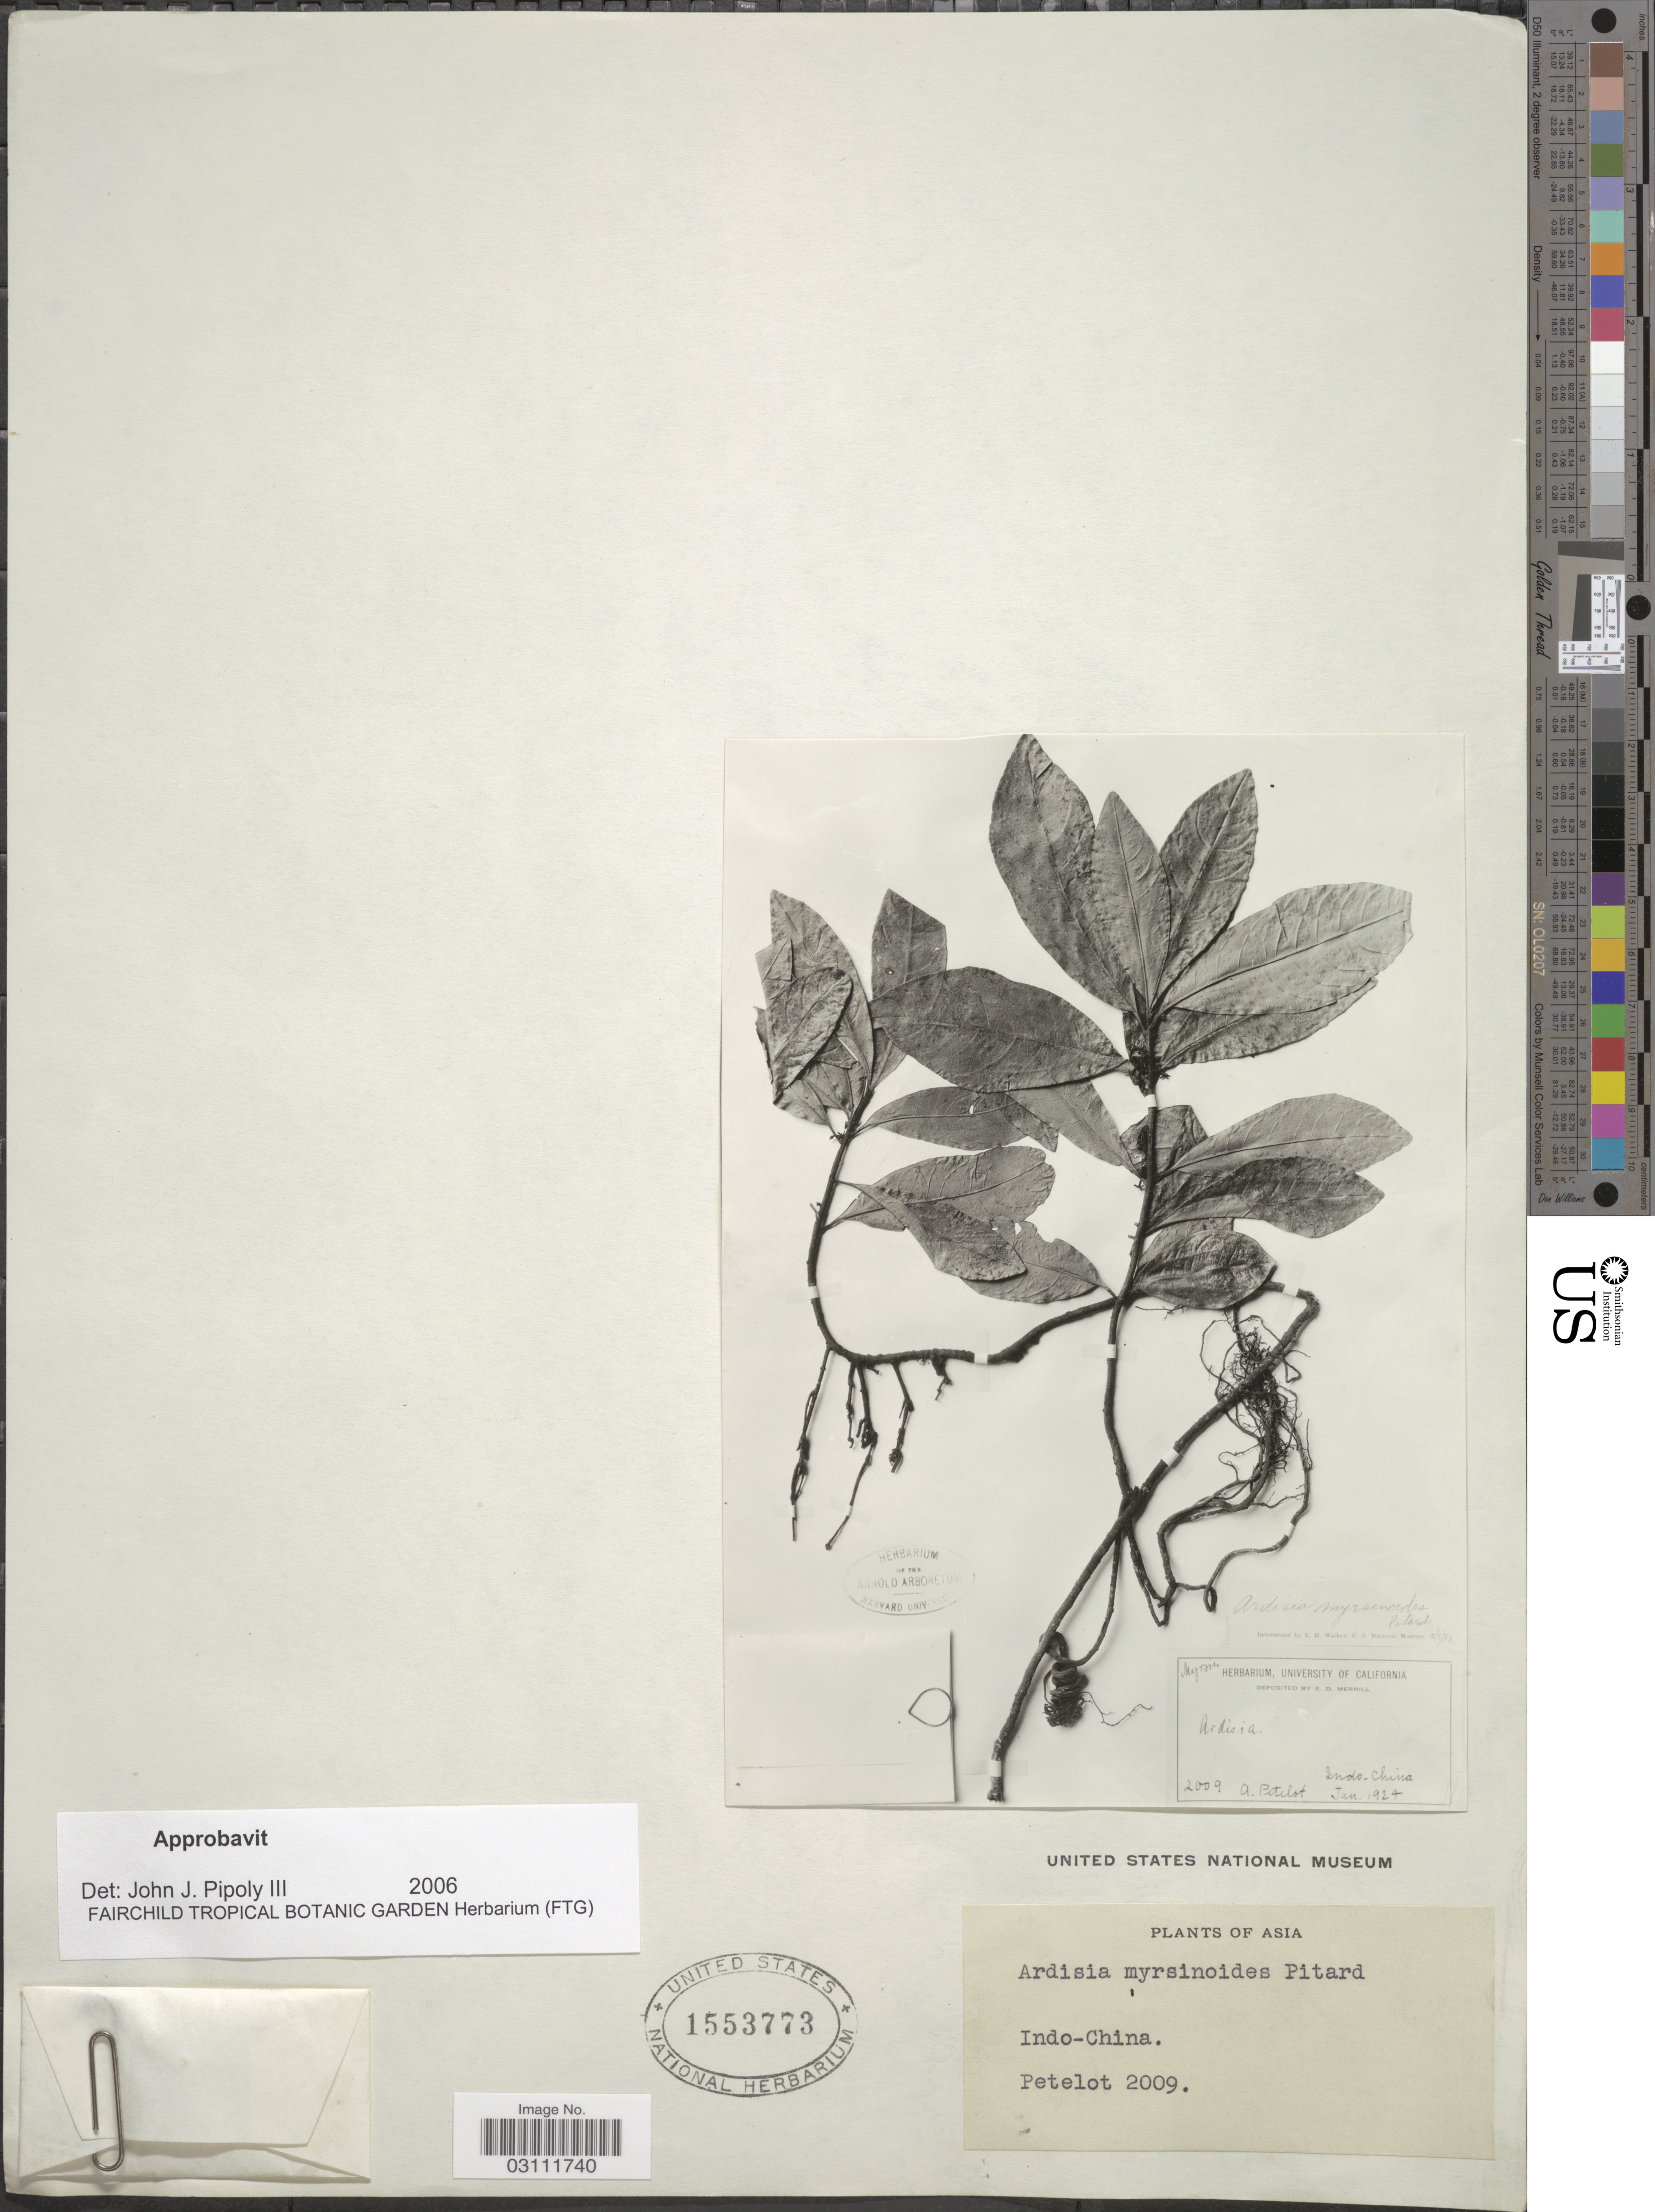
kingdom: Plantae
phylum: Tracheophyta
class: Magnoliopsida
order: Ericales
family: Primulaceae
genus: Ardisia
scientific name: Ardisia myrsinoides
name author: Pit.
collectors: A. Petelot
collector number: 2009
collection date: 1924-01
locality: Indo-China, Asia.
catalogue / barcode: US 1553773